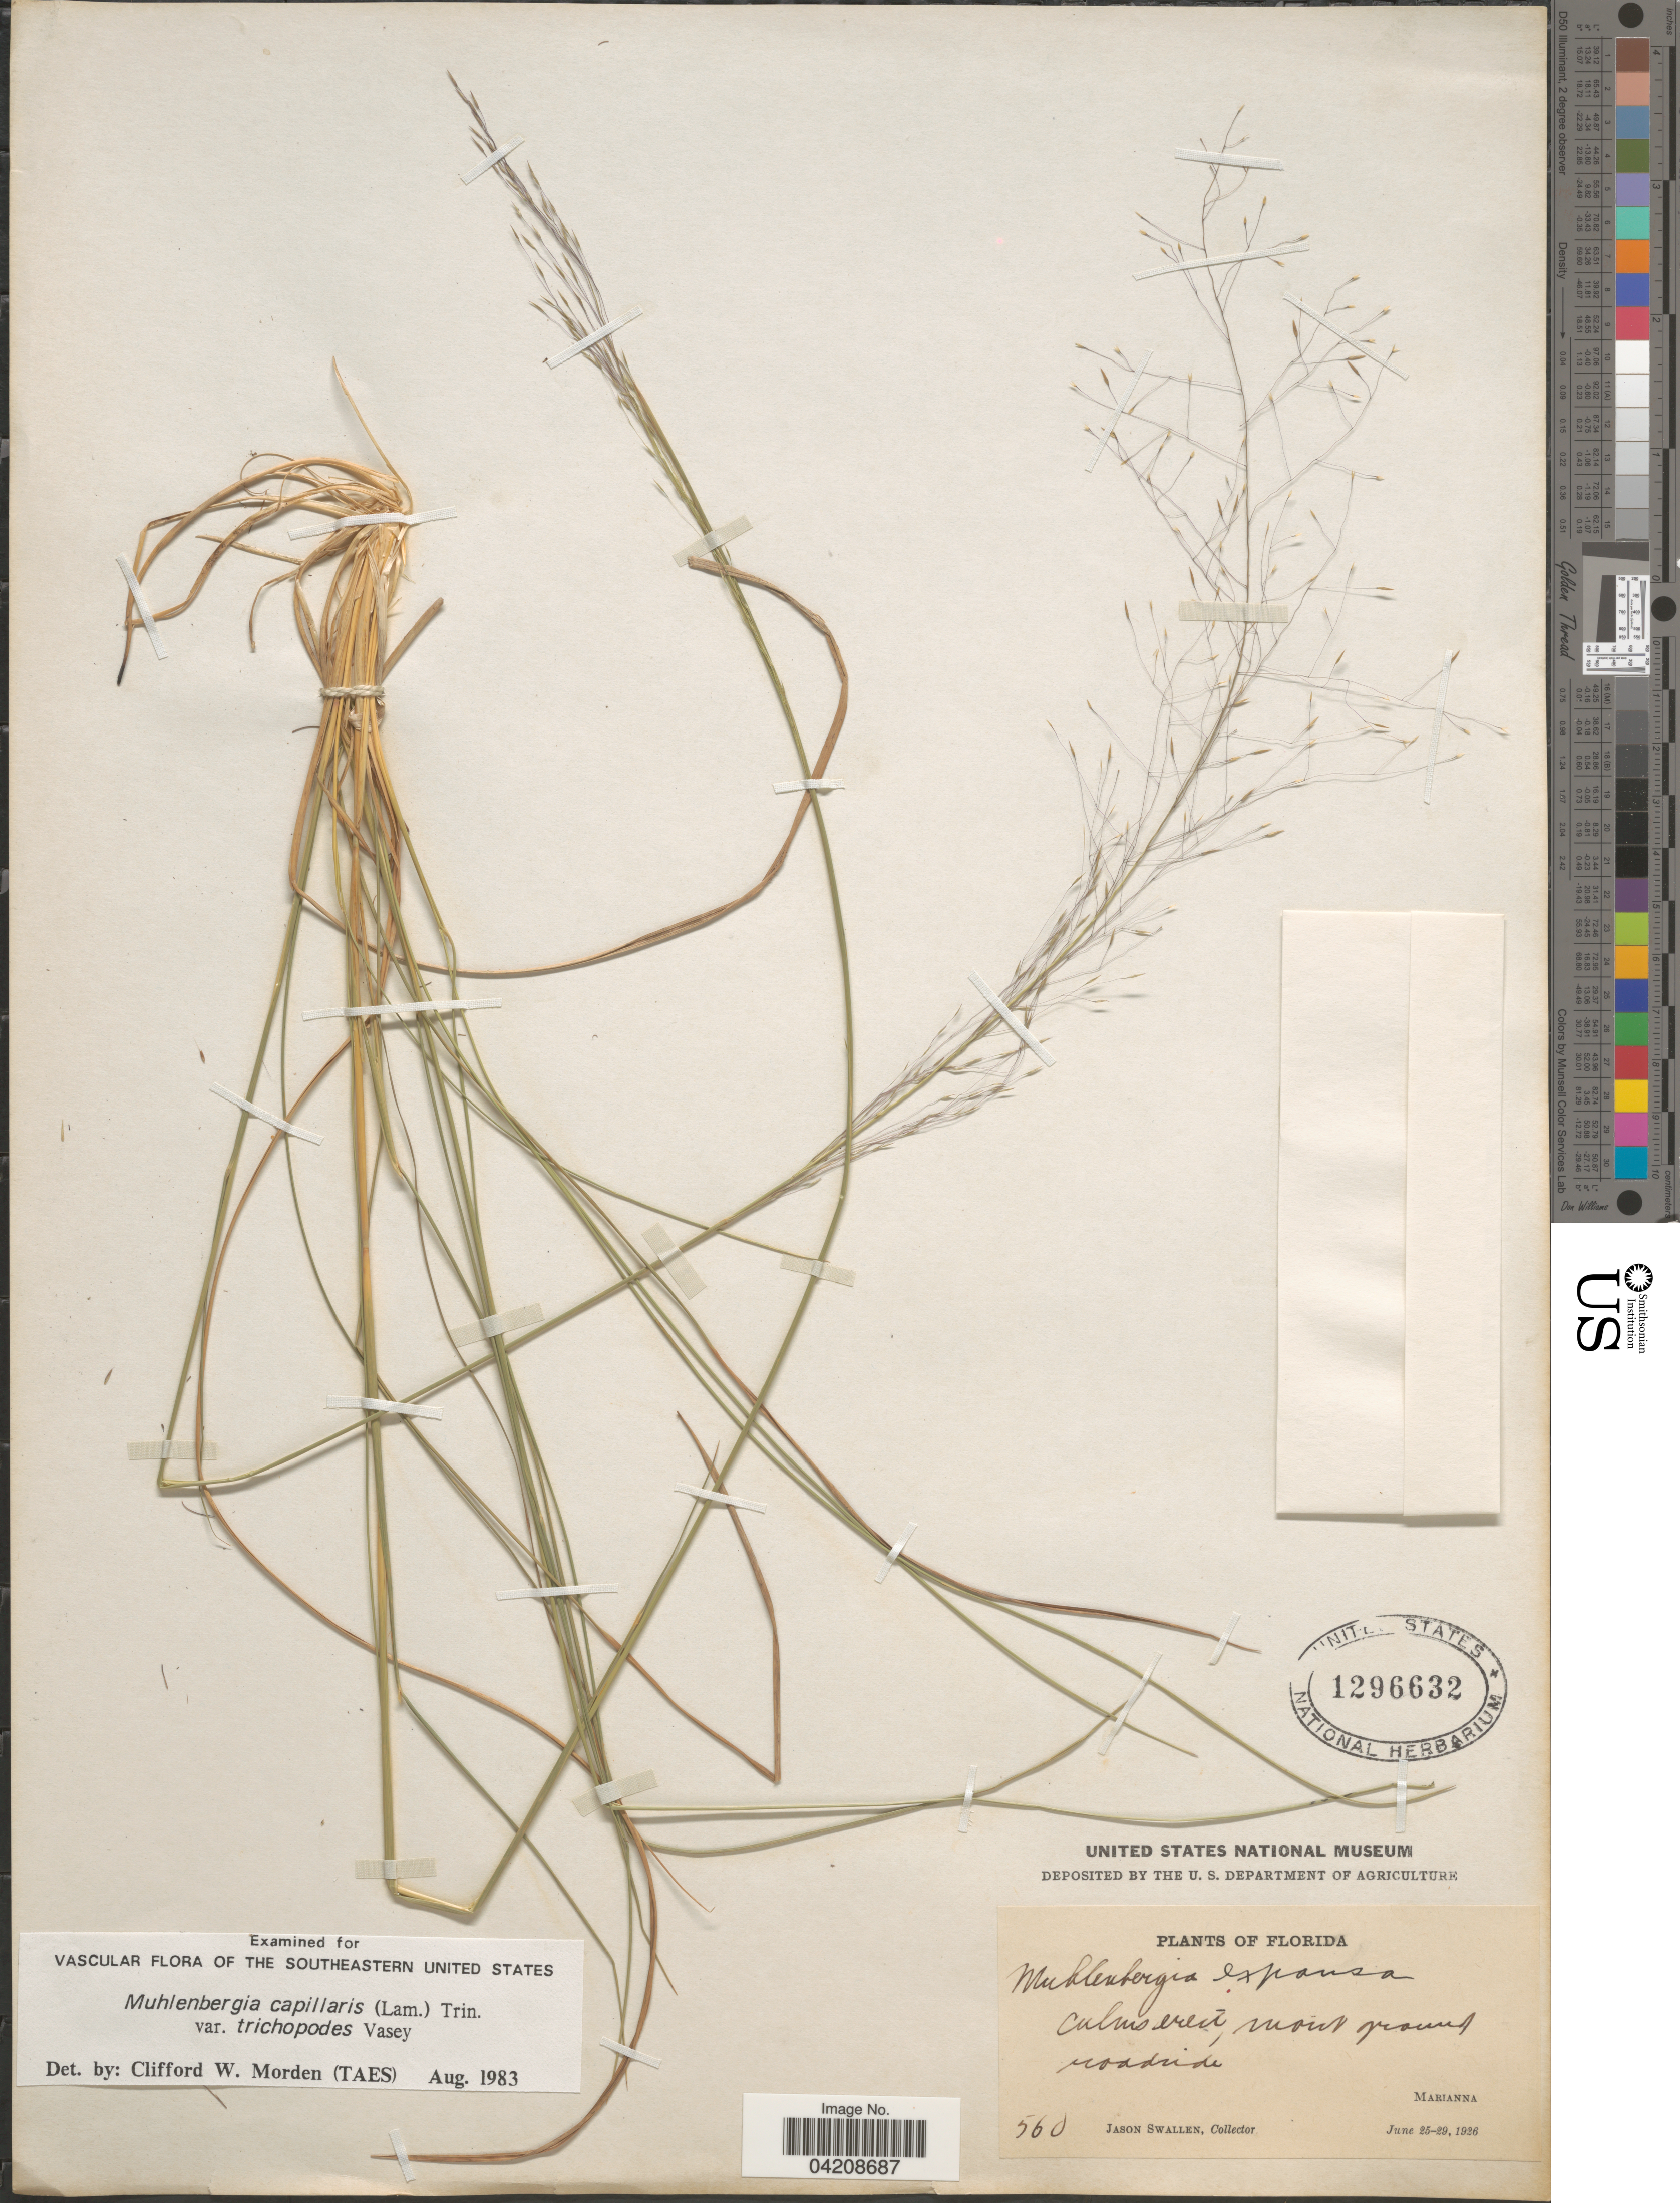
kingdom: Plantae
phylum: Tracheophyta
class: Liliopsida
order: Poales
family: Poaceae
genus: Muhlenbergia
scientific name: Muhlenbergia expansa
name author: Trin.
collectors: J. R. Swallen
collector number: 560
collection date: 1926-06-25/1926-06-29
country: United States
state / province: Florida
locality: Marianna.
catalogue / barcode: US 1296632